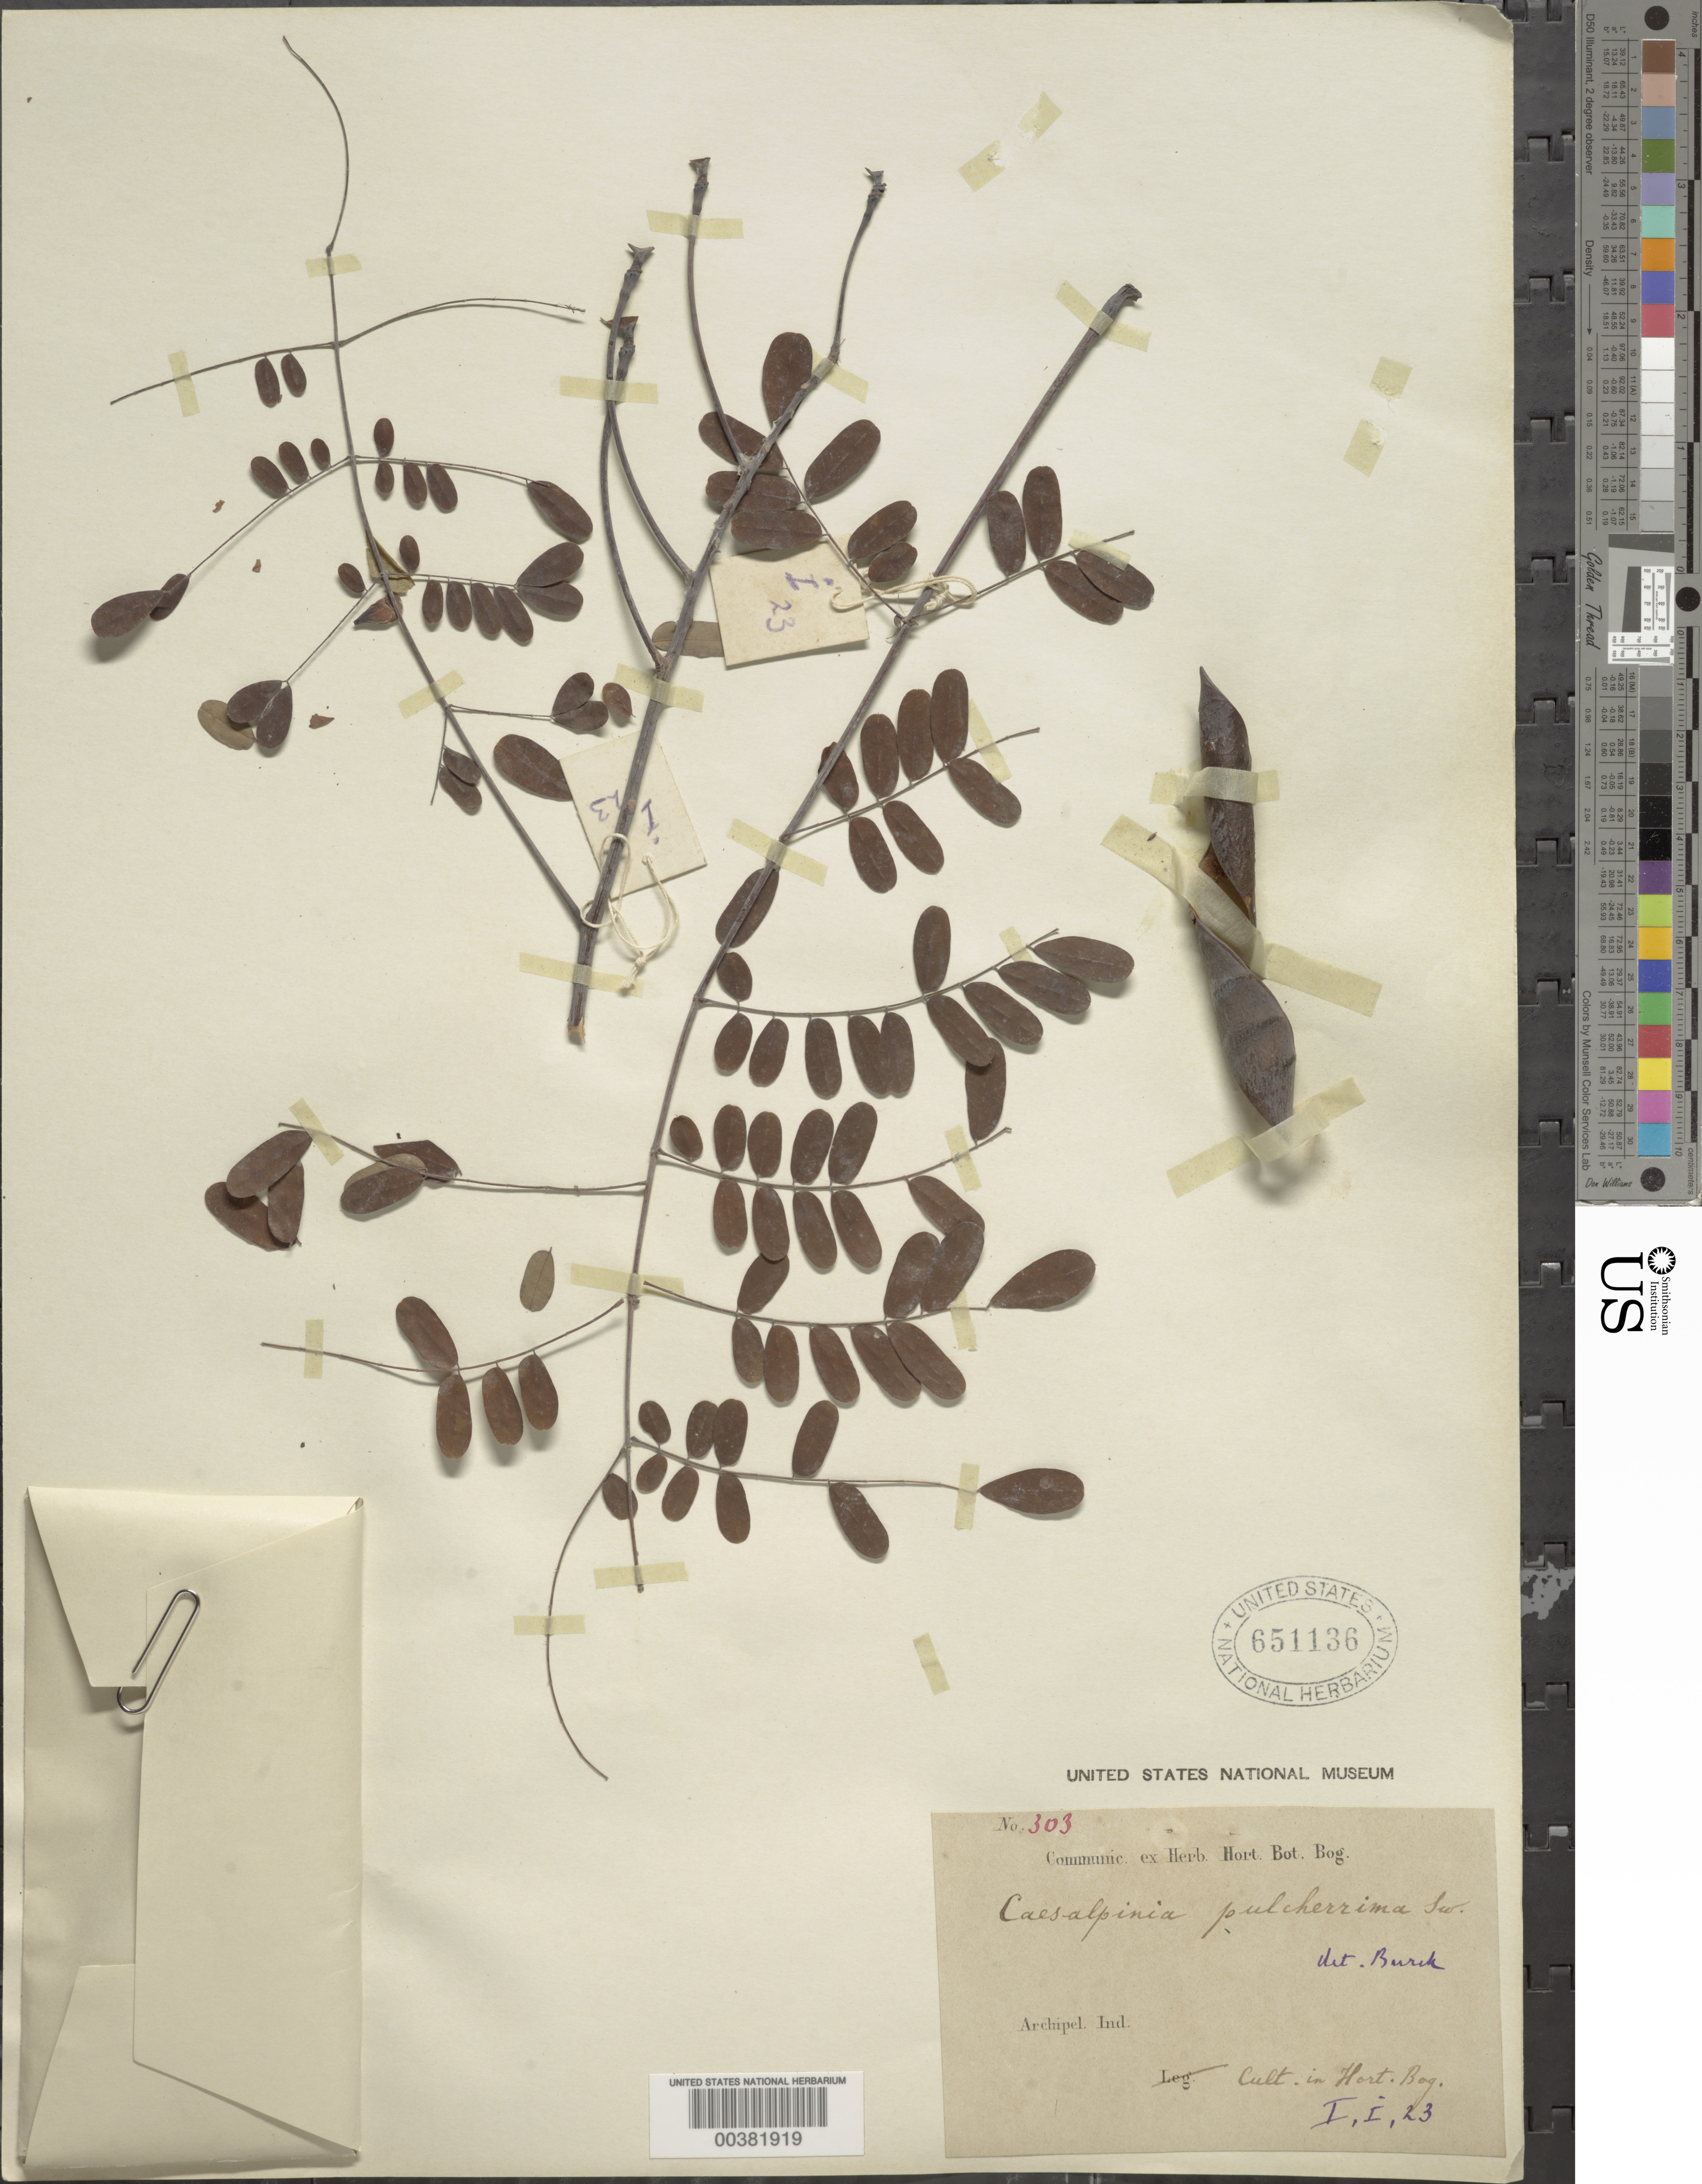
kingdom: Plantae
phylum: Tracheophyta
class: Magnoliopsida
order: Fabales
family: Fabaceae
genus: Caesalpinia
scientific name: Caesalpinia pulcherrima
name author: (L.) Sw.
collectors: F. R. Fosberg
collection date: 1946-08-19/1946-08-21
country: Micronesia, Federated States of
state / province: Kosrae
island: Lelu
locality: Lela (Lele) Harbor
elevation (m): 1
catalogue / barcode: US 651136